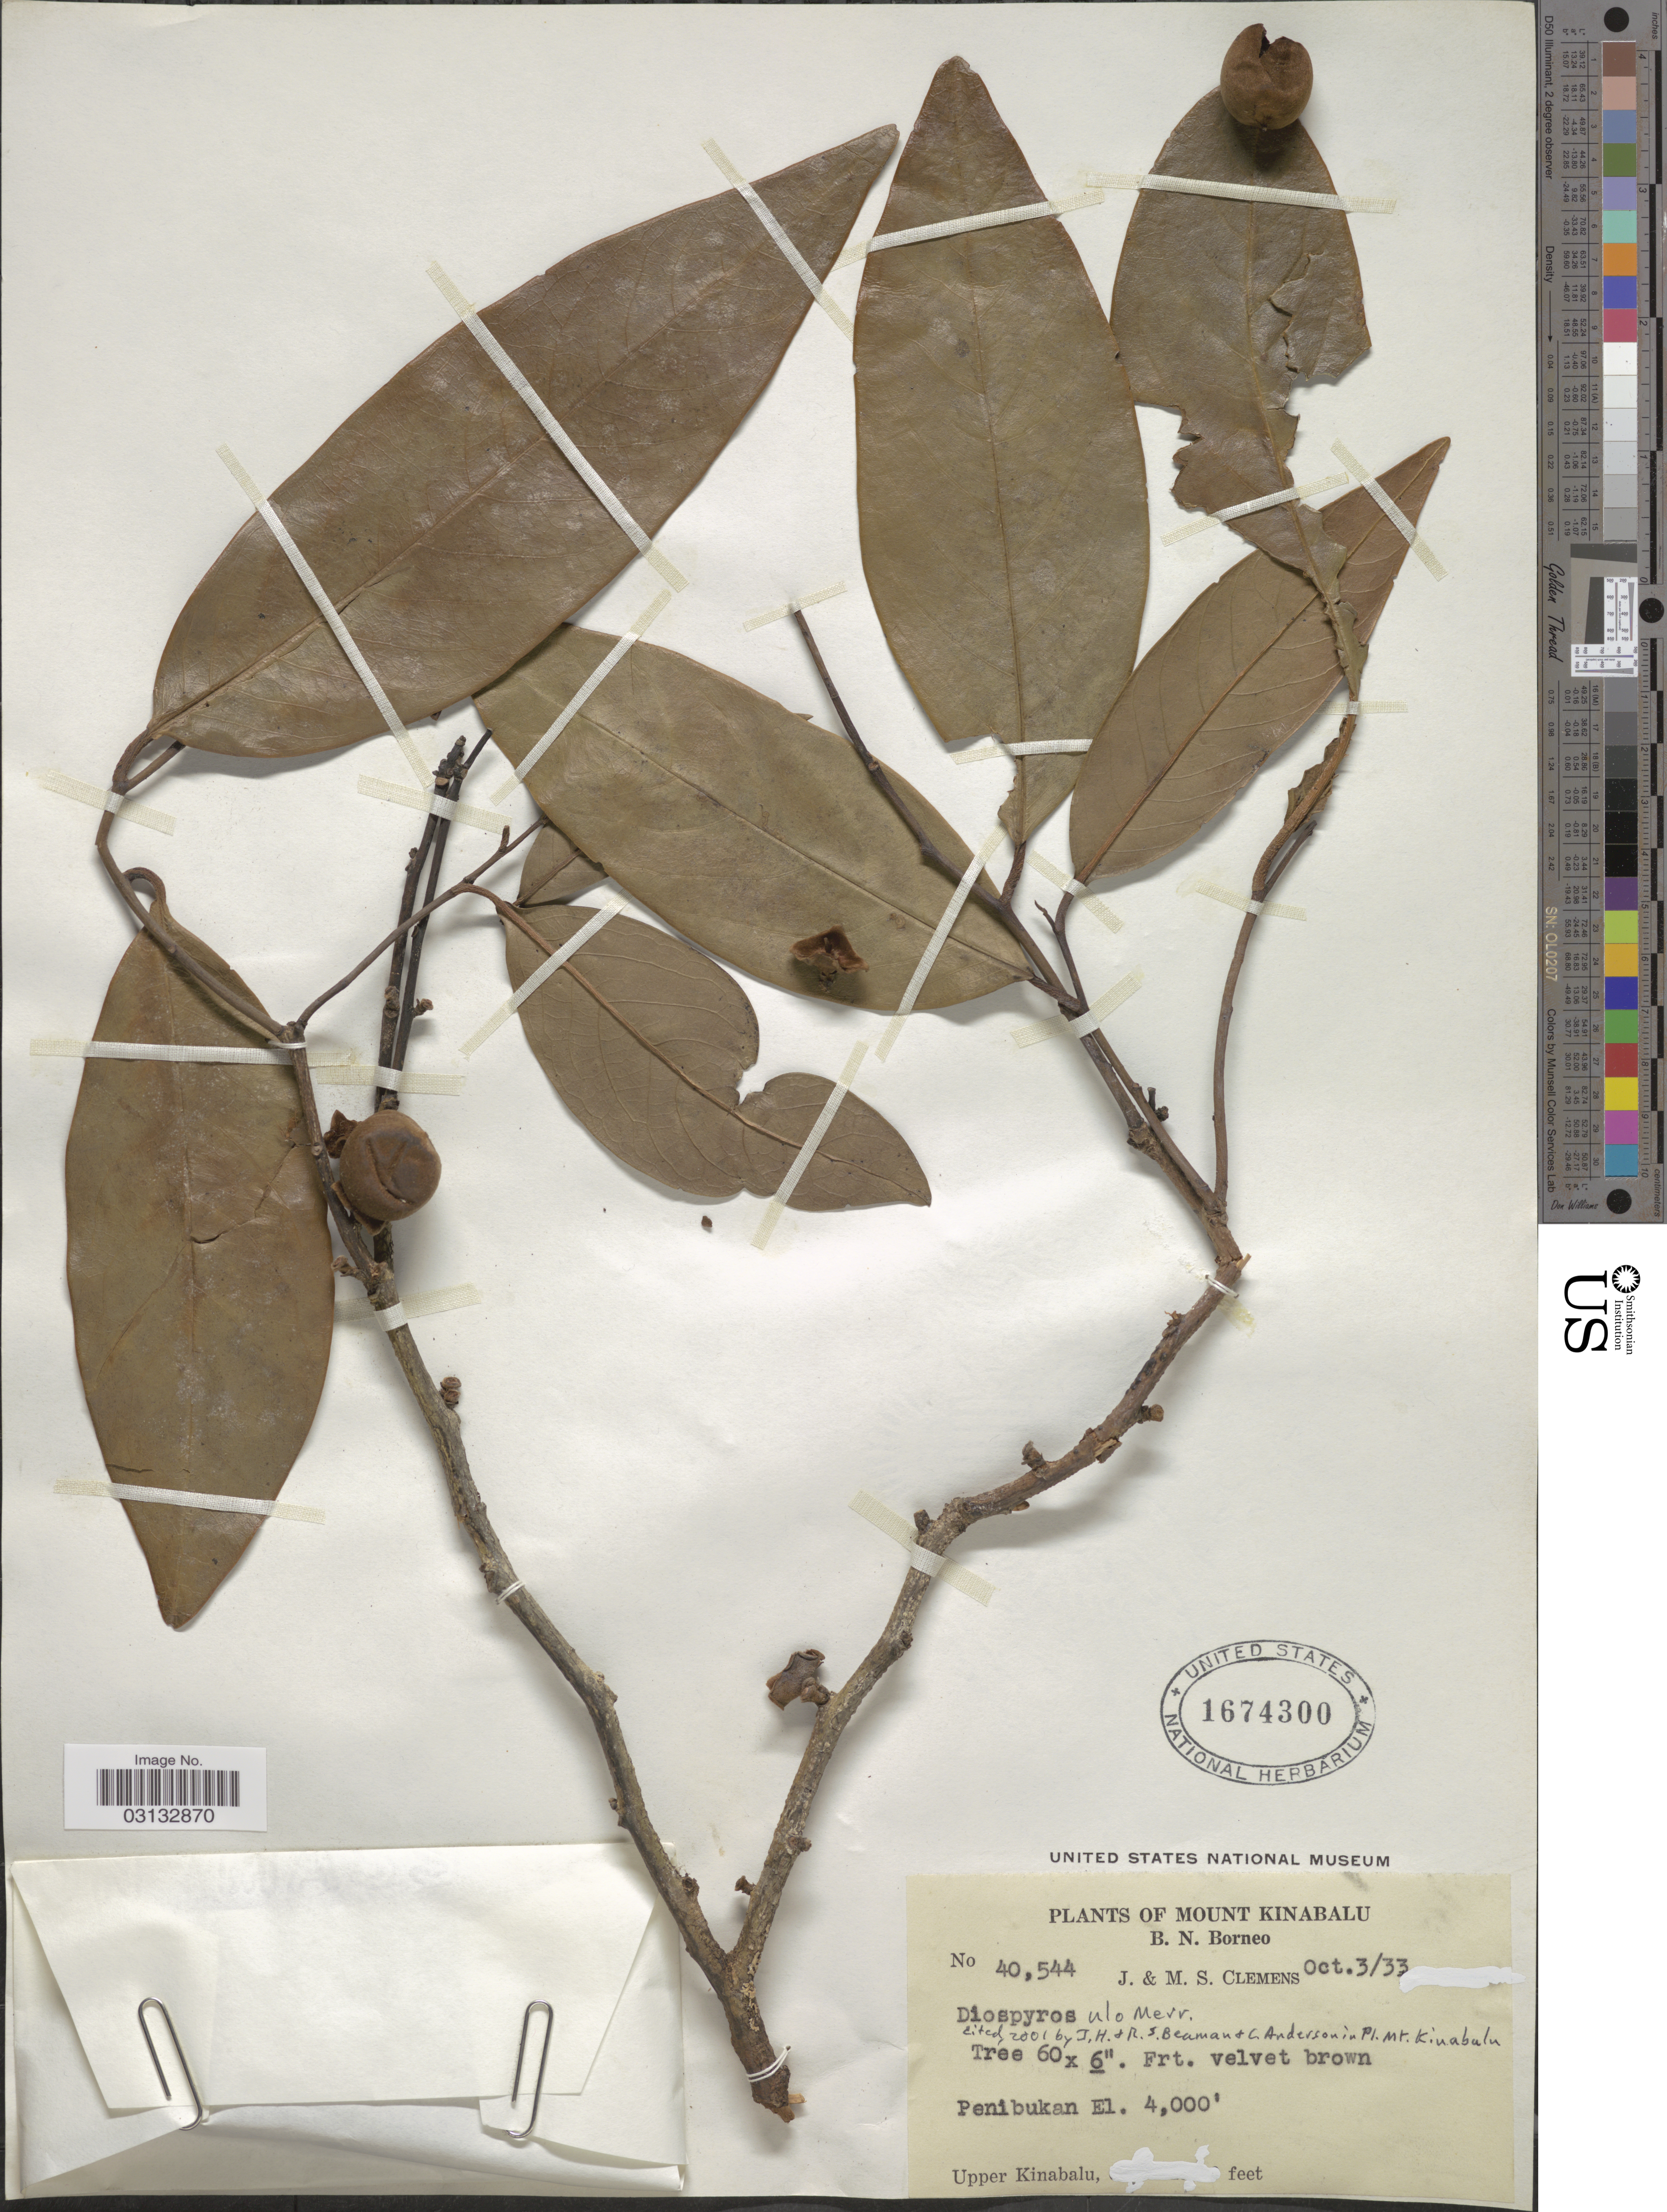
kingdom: Plantae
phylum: Tracheophyta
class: Magnoliopsida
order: Ericales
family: Ebenaceae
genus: Diospyros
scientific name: Diospyros ulo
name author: Merr.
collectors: J. Clemens & M. S. Clemens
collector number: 40544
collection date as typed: Transcribed d/m/y: 3/10/33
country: Malaysia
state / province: Sabah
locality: Mount Kinabalu, B.N. Borneo, Penibukan. Upper Kinabalu.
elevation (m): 1219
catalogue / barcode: US 1674300